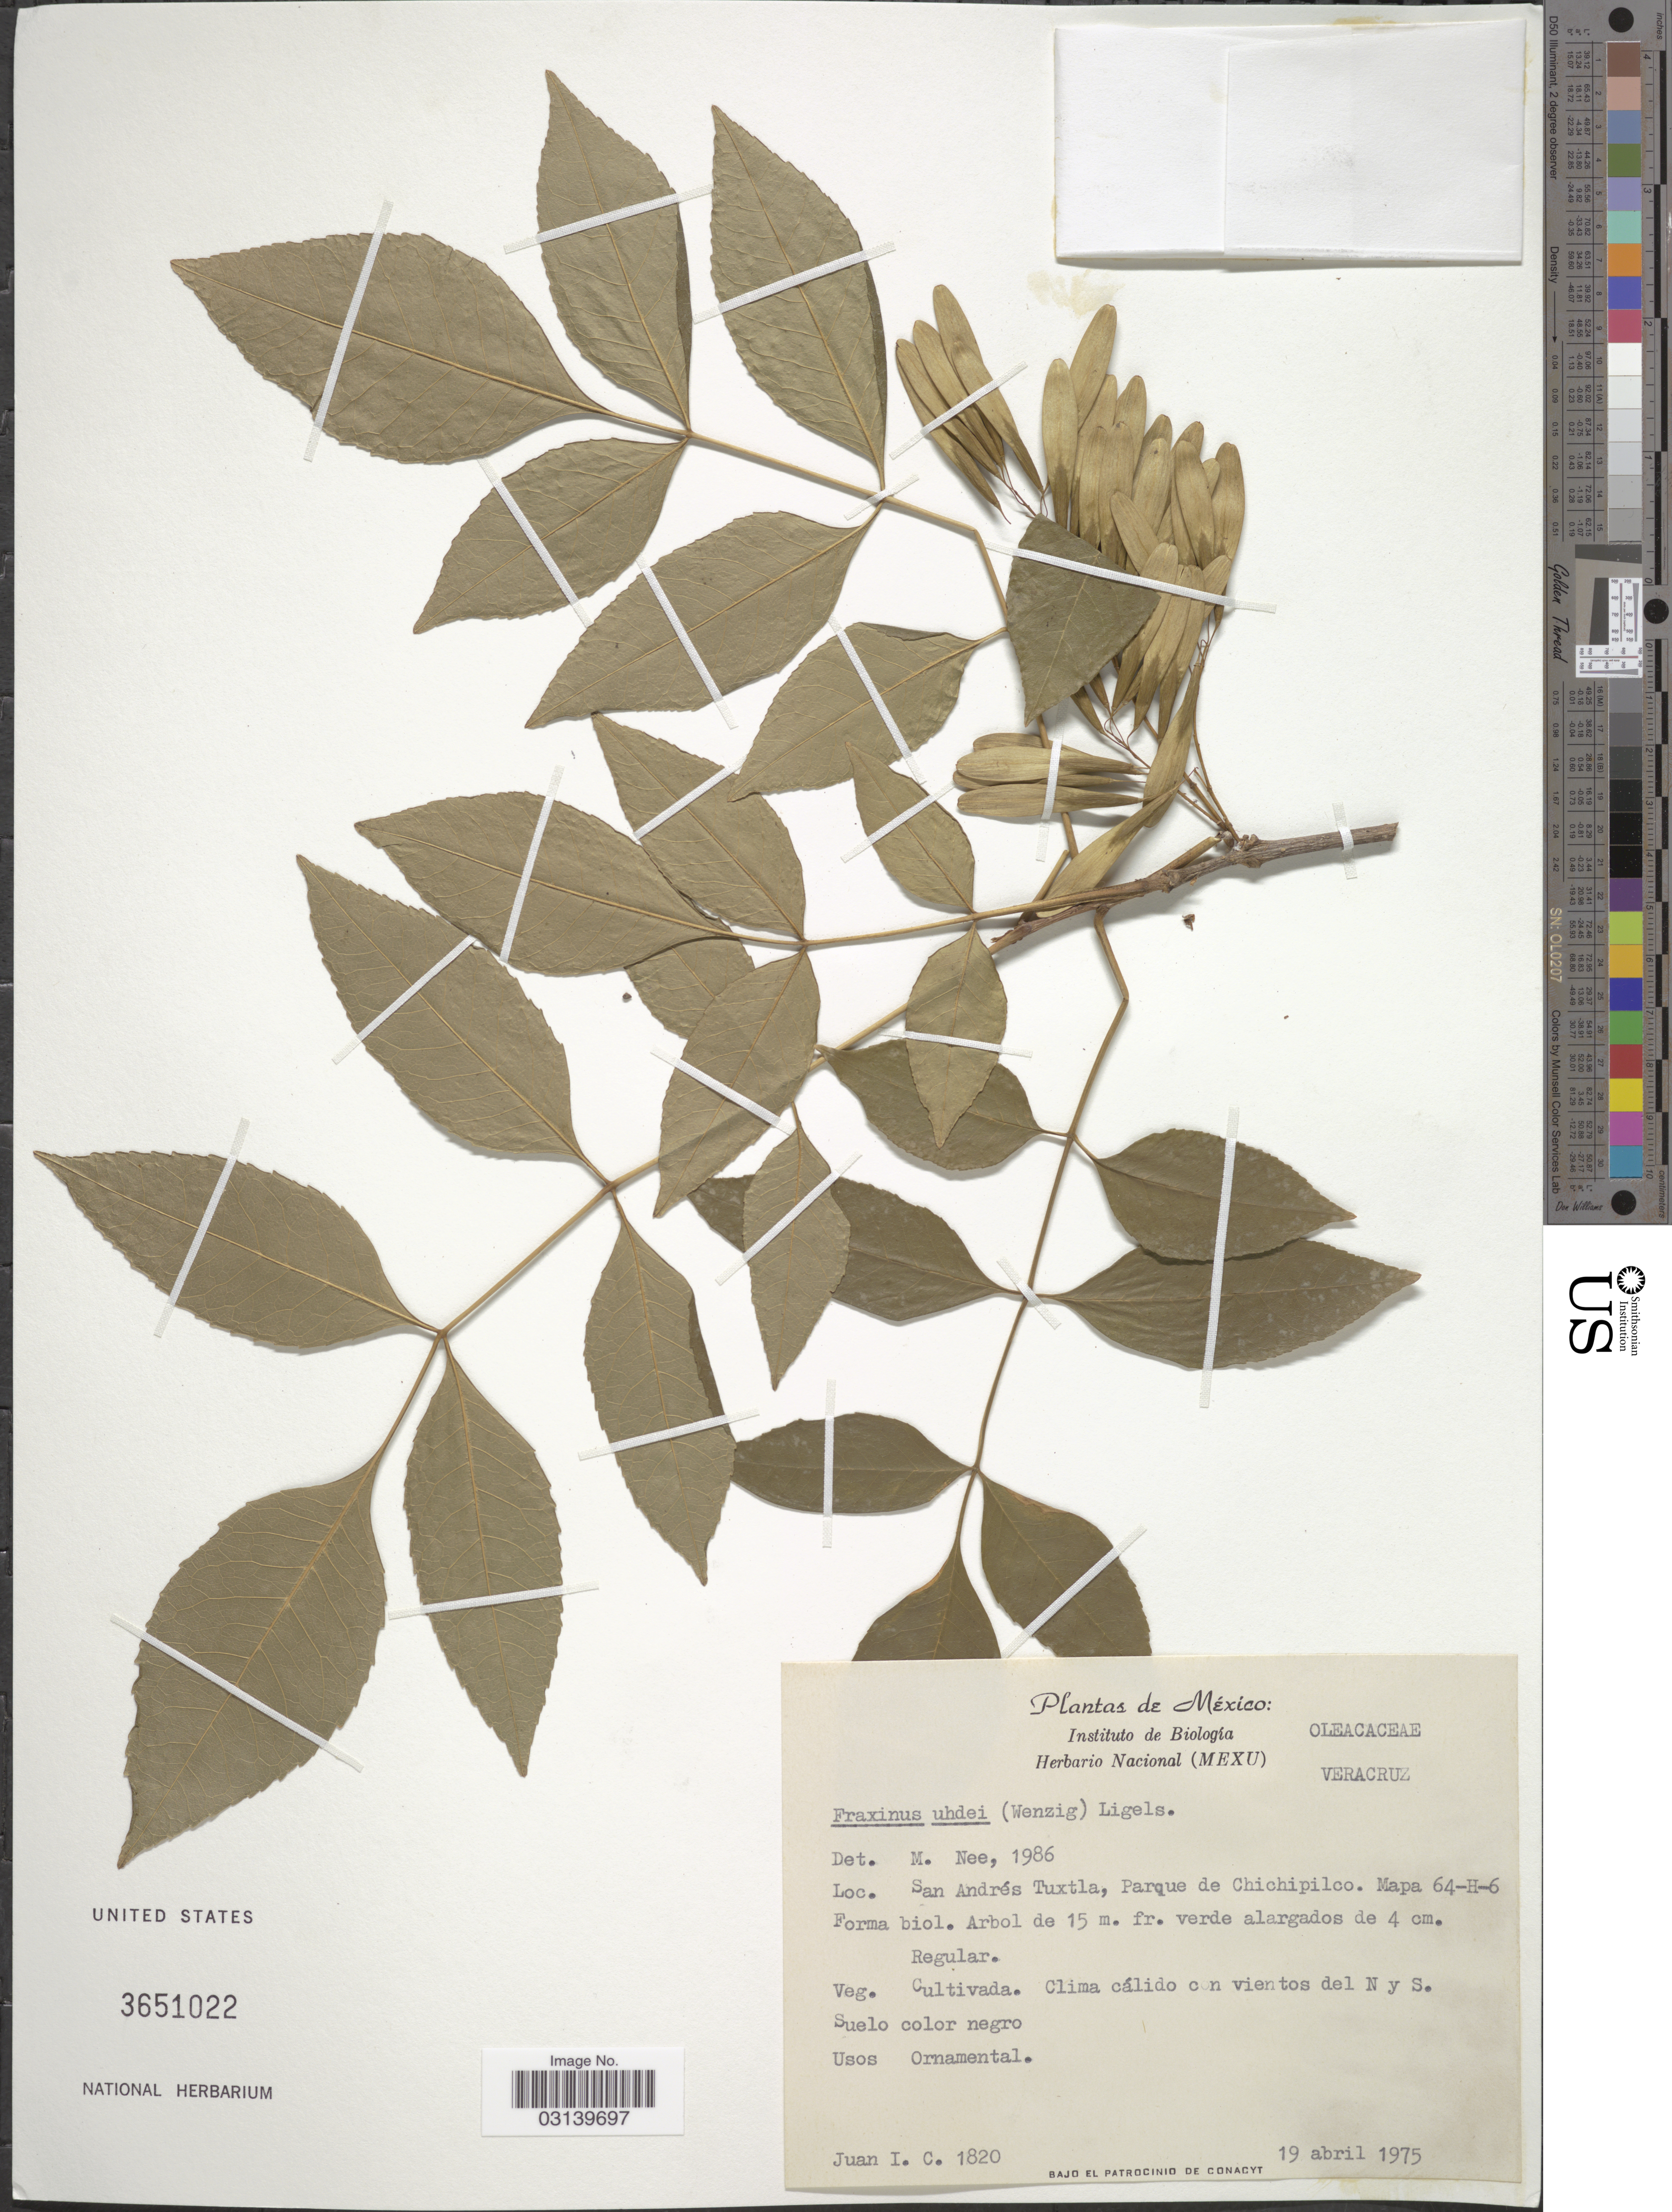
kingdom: Plantae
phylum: Tracheophyta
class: Magnoliopsida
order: Lamiales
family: Oleaceae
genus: Fraxinus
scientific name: Fraxinus uhdei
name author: (Wenz.) Lingelsh.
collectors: I. Juan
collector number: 1820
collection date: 1975-04-19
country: Mexico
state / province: Veracruz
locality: Veracruz. San Andrés Tuxtla, Parque de Chichipilco. Mapa 64-H-6 Forma biol.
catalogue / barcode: US 3651022